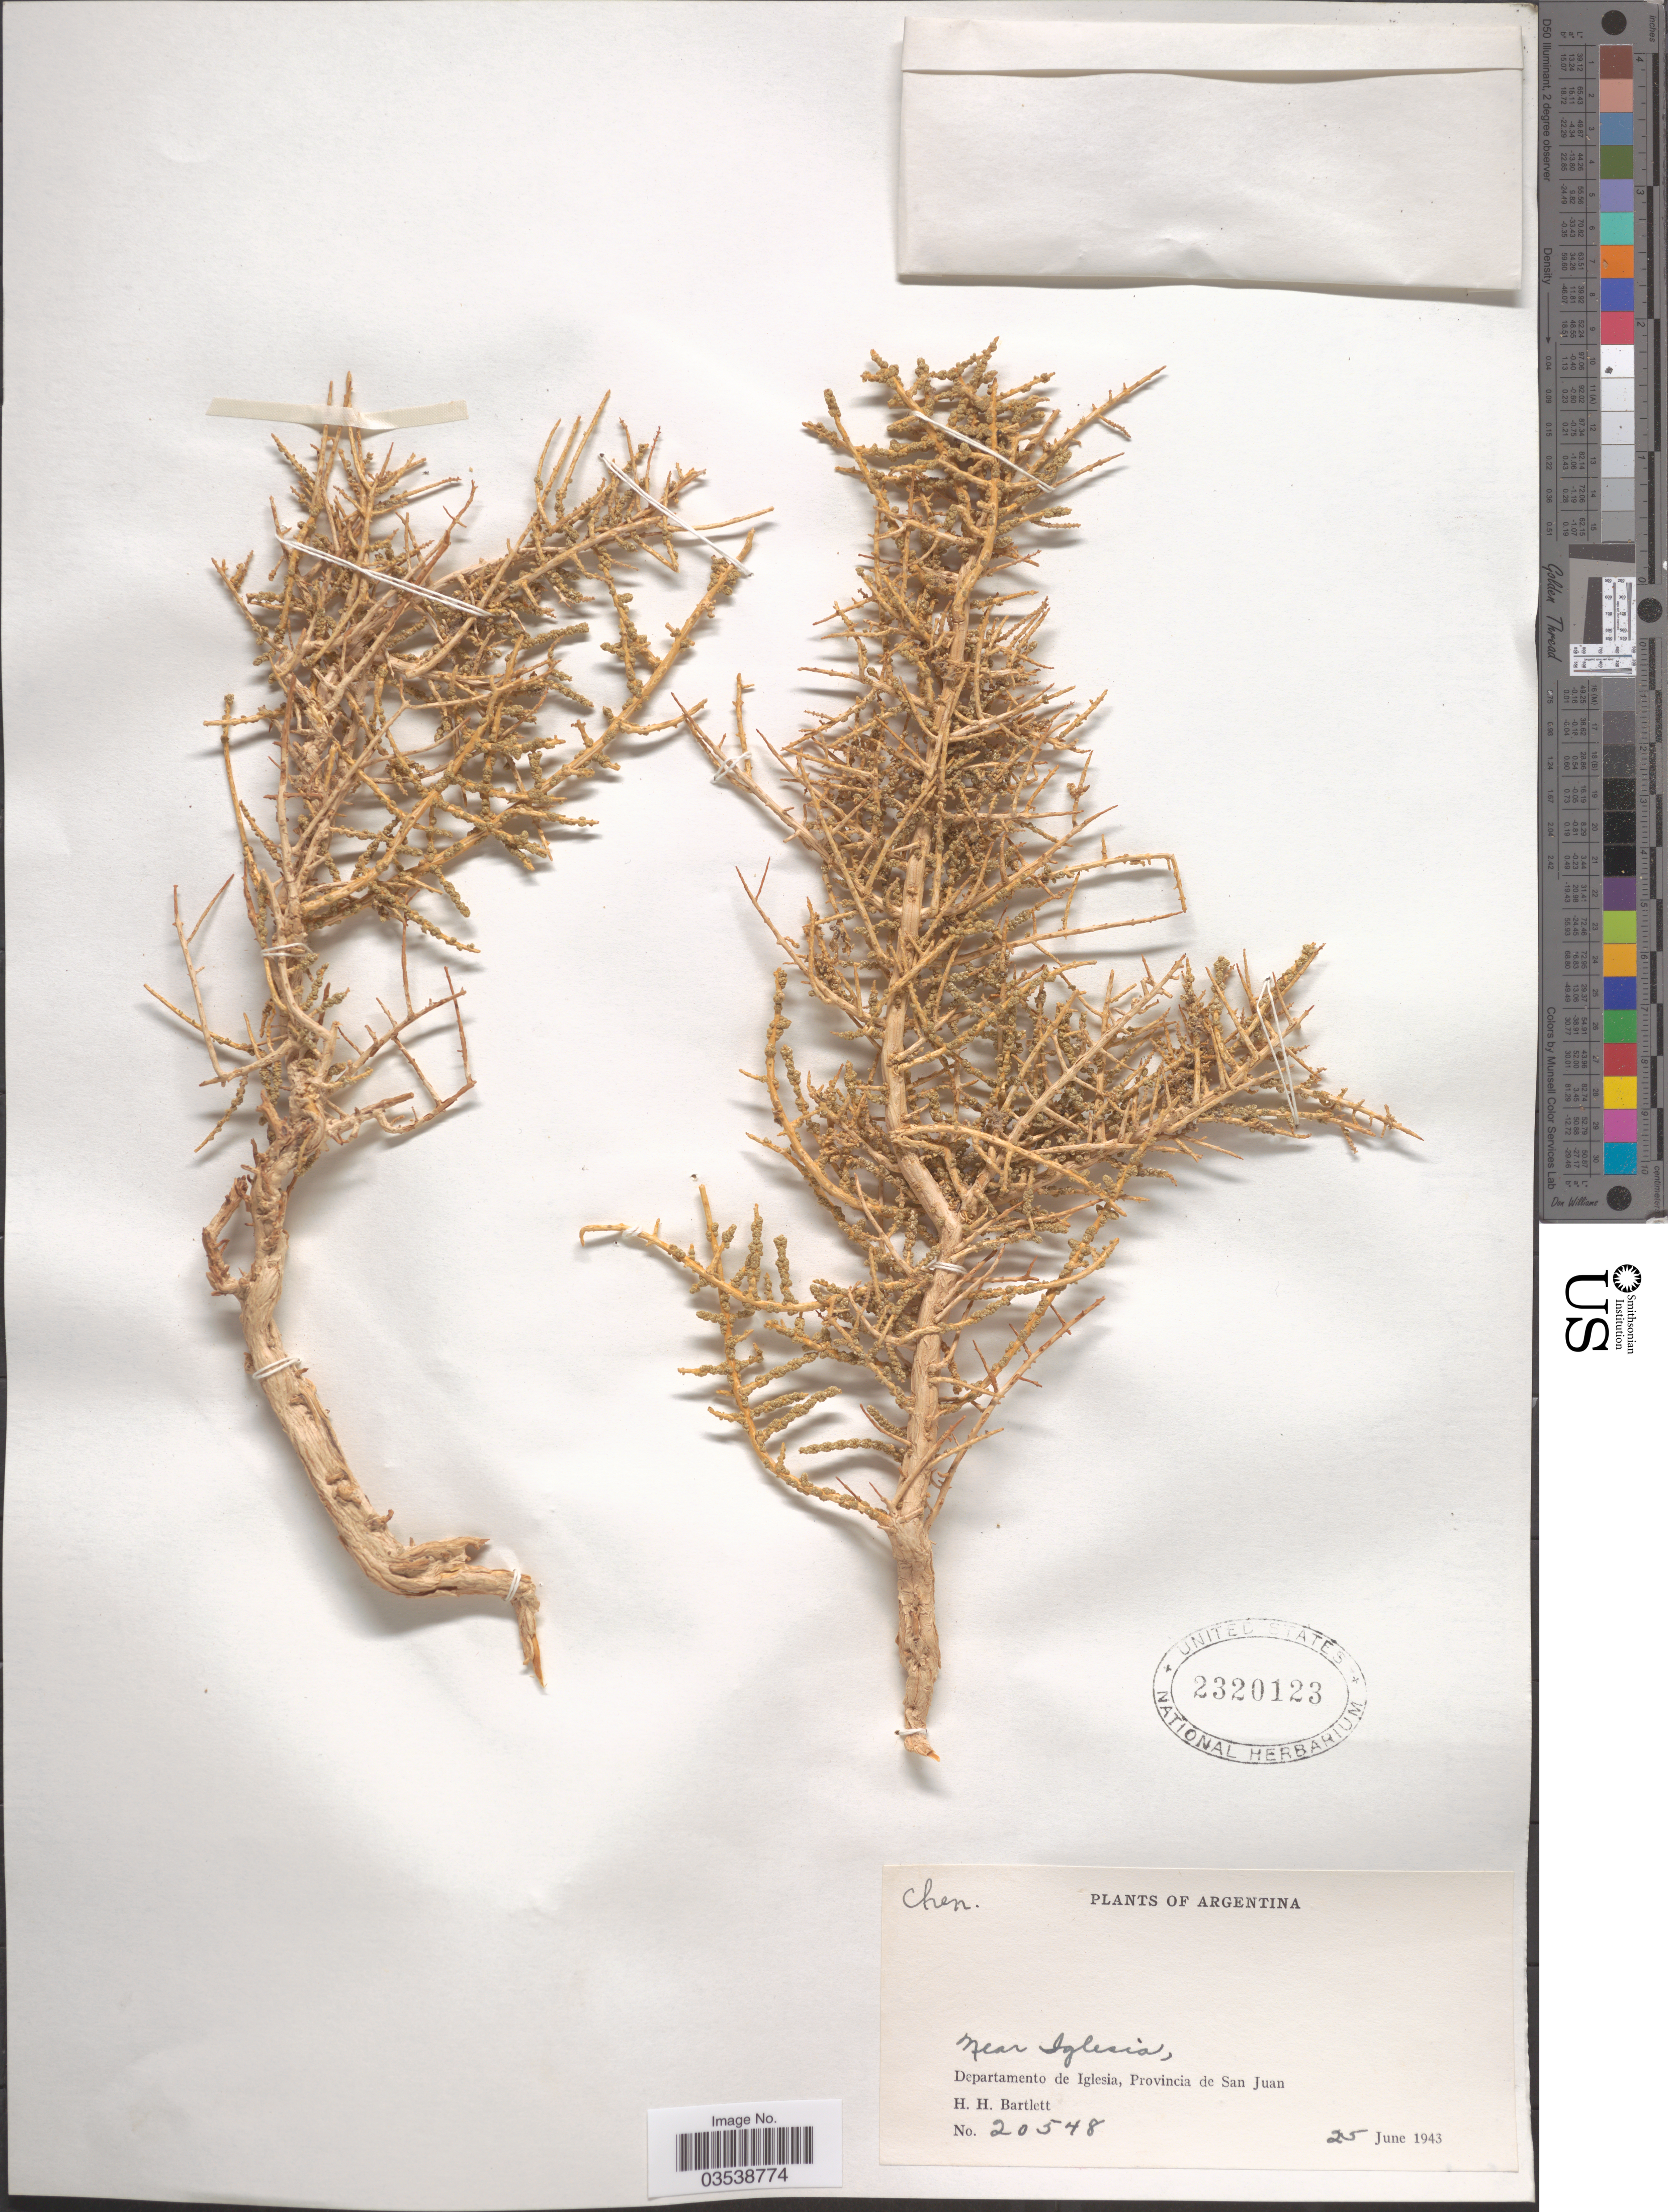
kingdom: Plantae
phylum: Tracheophyta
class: Magnoliopsida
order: Caryophyllales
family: Amaranthaceae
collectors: H. H. Bartlett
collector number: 20548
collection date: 1943-06-25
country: Argentina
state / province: San Juan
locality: Near Iglesia, Departamento de Iglesia.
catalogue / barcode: US 2320123